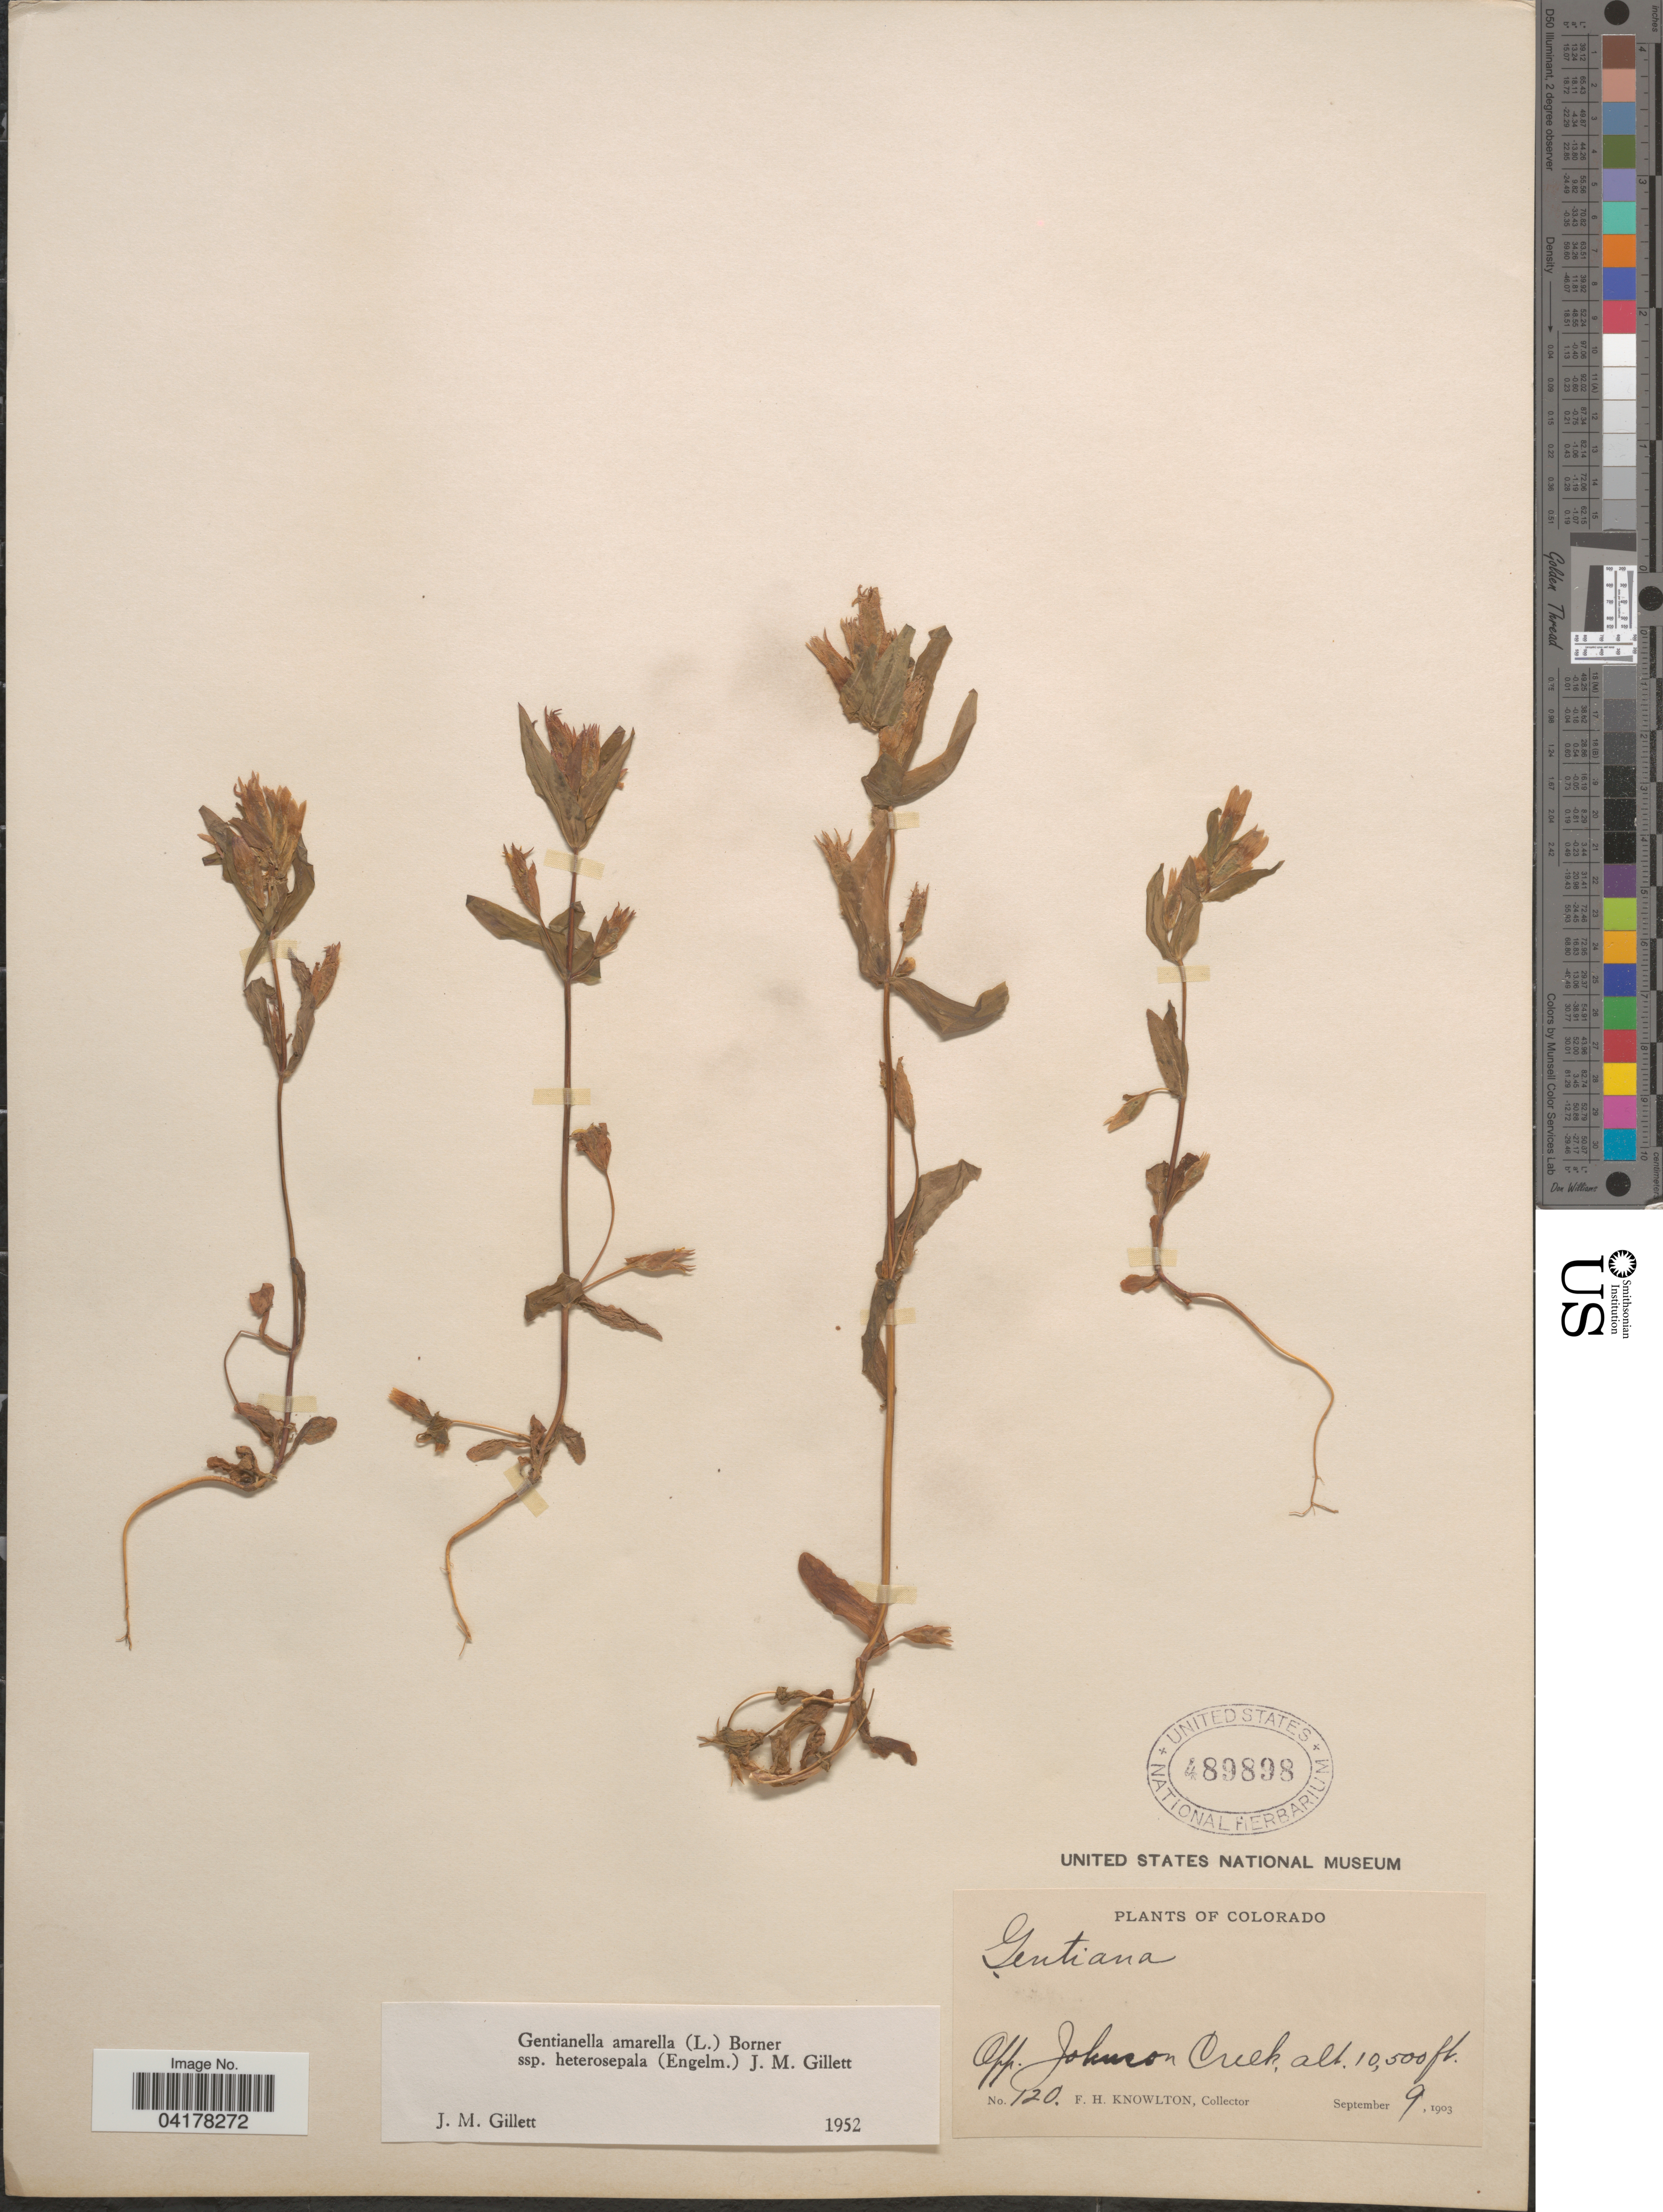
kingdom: Plantae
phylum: Tracheophyta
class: Magnoliopsida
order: Gentianales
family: Gentianaceae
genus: Gentianella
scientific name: Gentianella amarella subsp. heterosepala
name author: (Engelm.) J.M. Gillet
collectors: F. H. Knowlton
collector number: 120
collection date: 1903-09-09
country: United States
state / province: Colorado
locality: Opp. Johnson Creek.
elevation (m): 3200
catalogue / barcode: US 489898